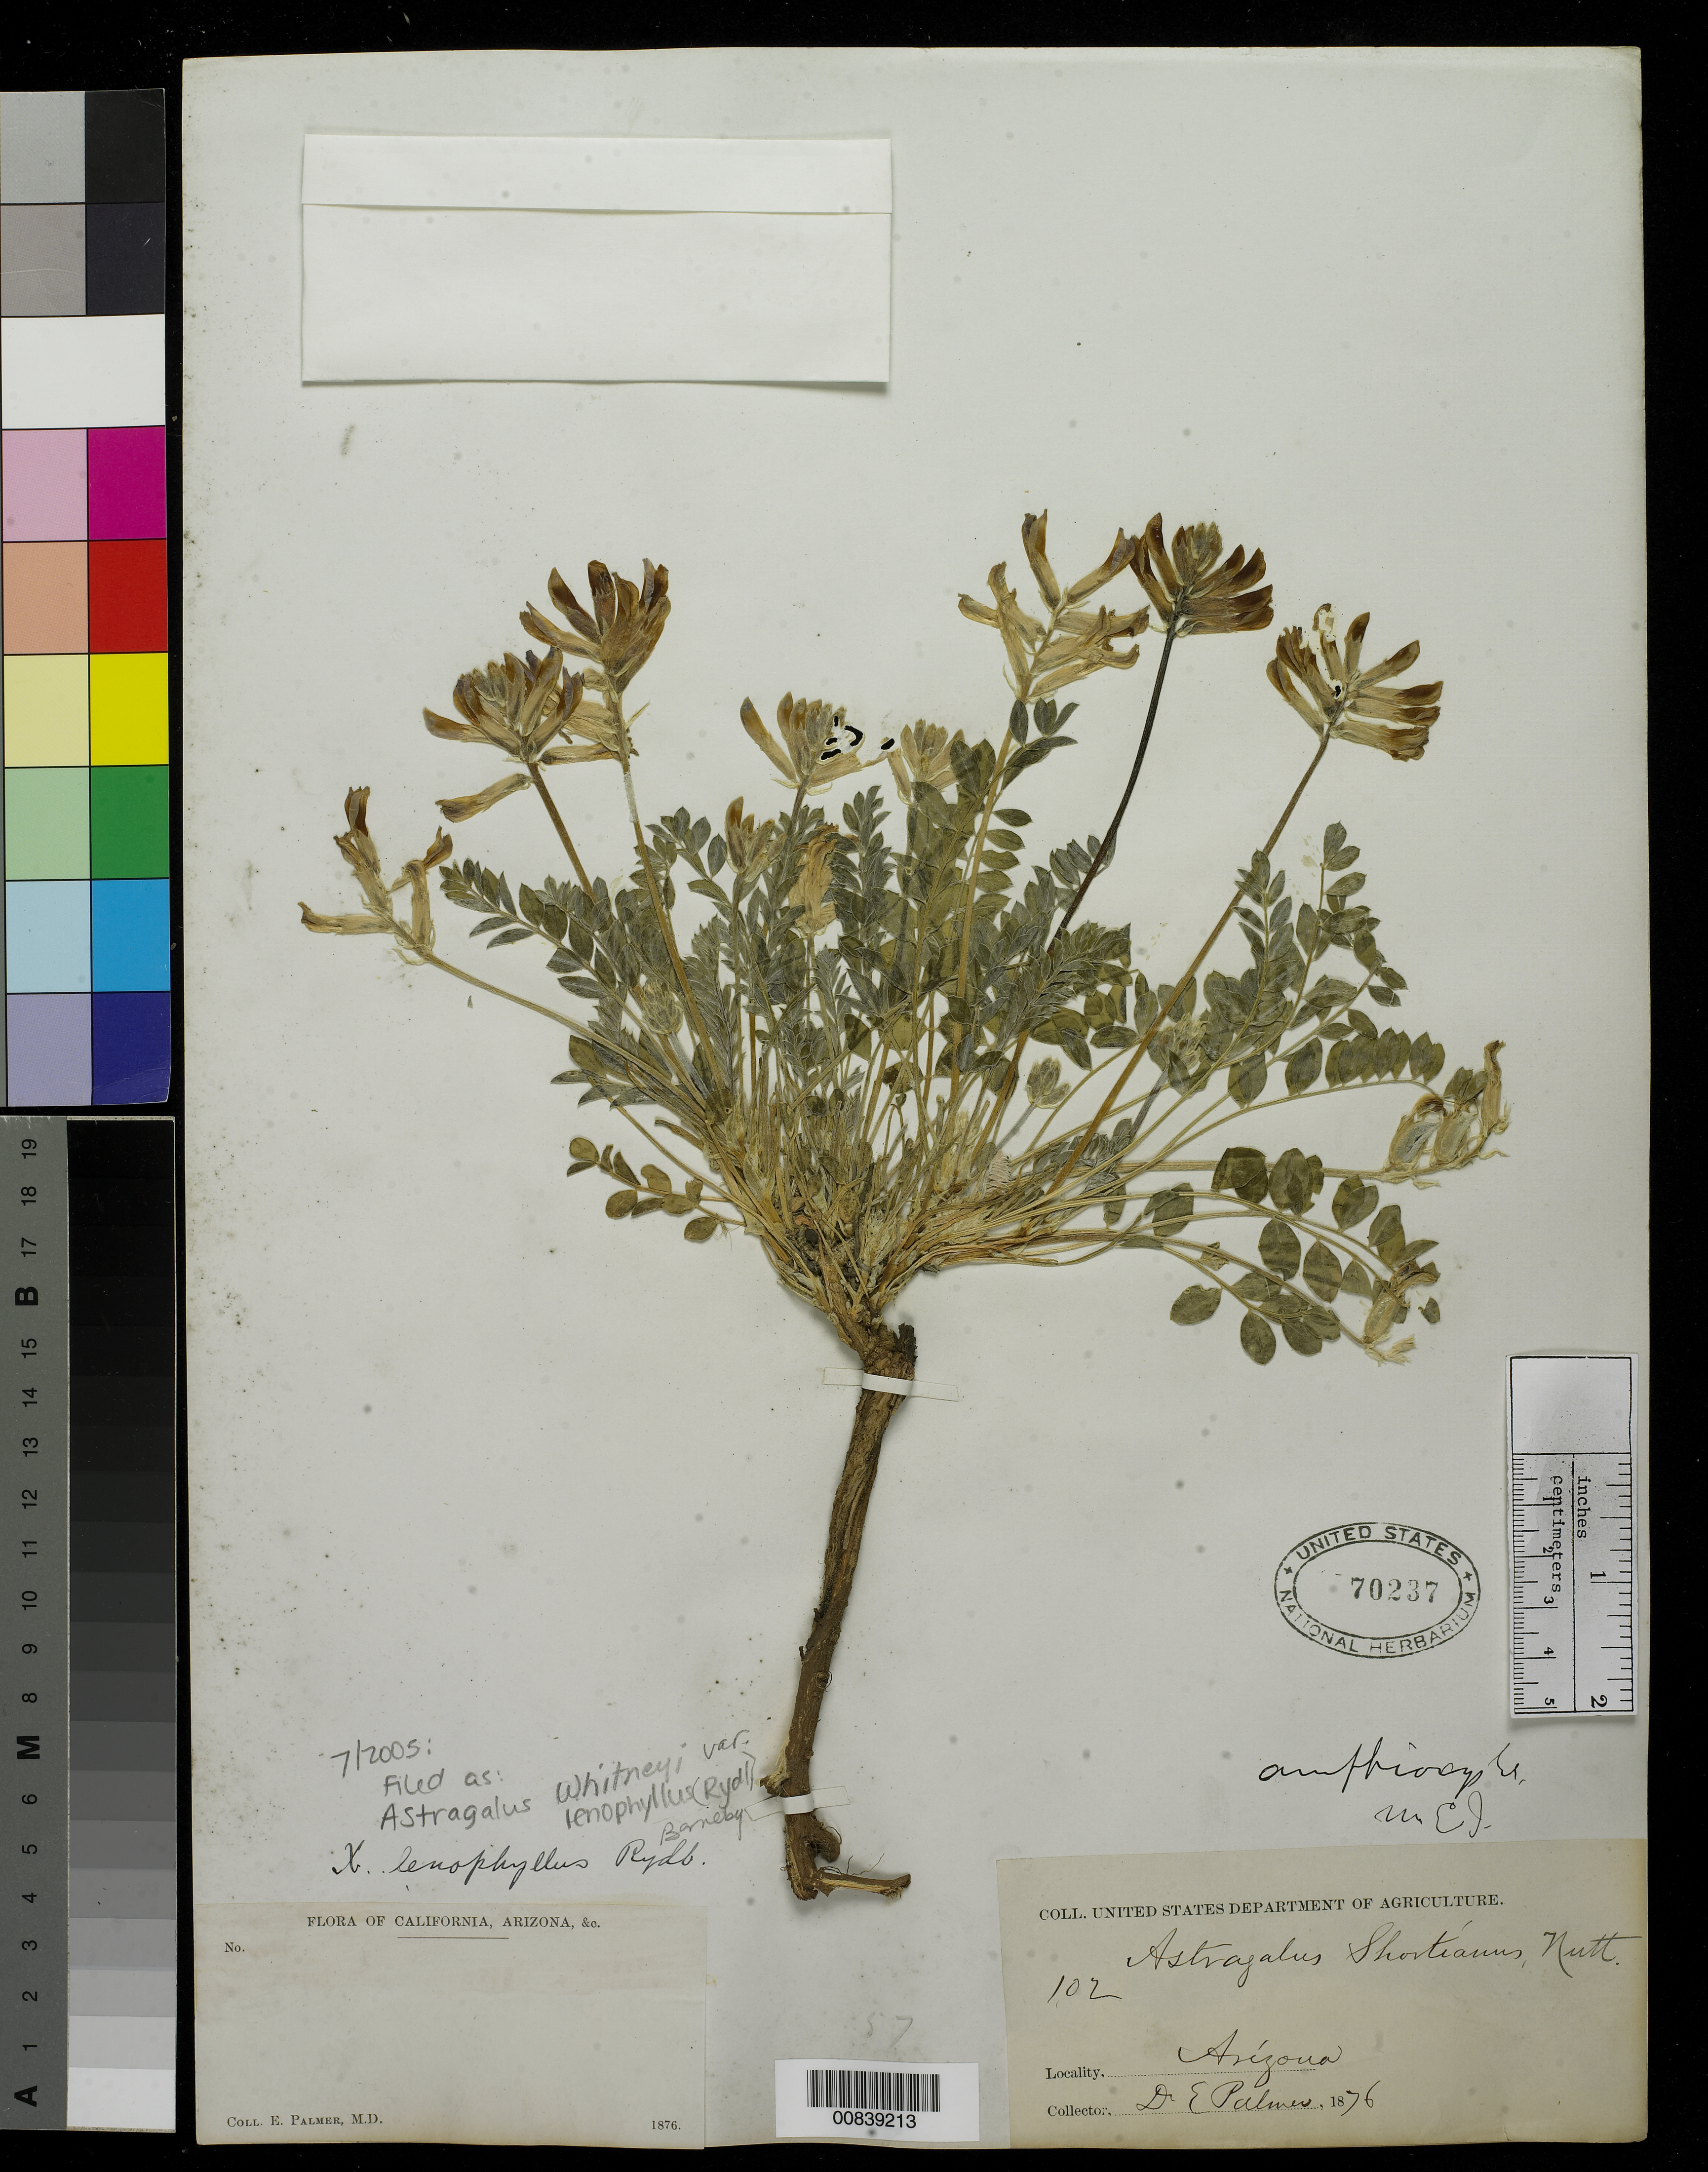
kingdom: Plantae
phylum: Tracheophyta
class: Magnoliopsida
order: Fabales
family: Fabaceae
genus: Astragalus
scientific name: Astragalus whitneyi var. lenophyllus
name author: (Rydb.) Barneby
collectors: E. Palmer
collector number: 102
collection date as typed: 1876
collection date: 1876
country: United States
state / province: Arizona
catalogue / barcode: US 70237